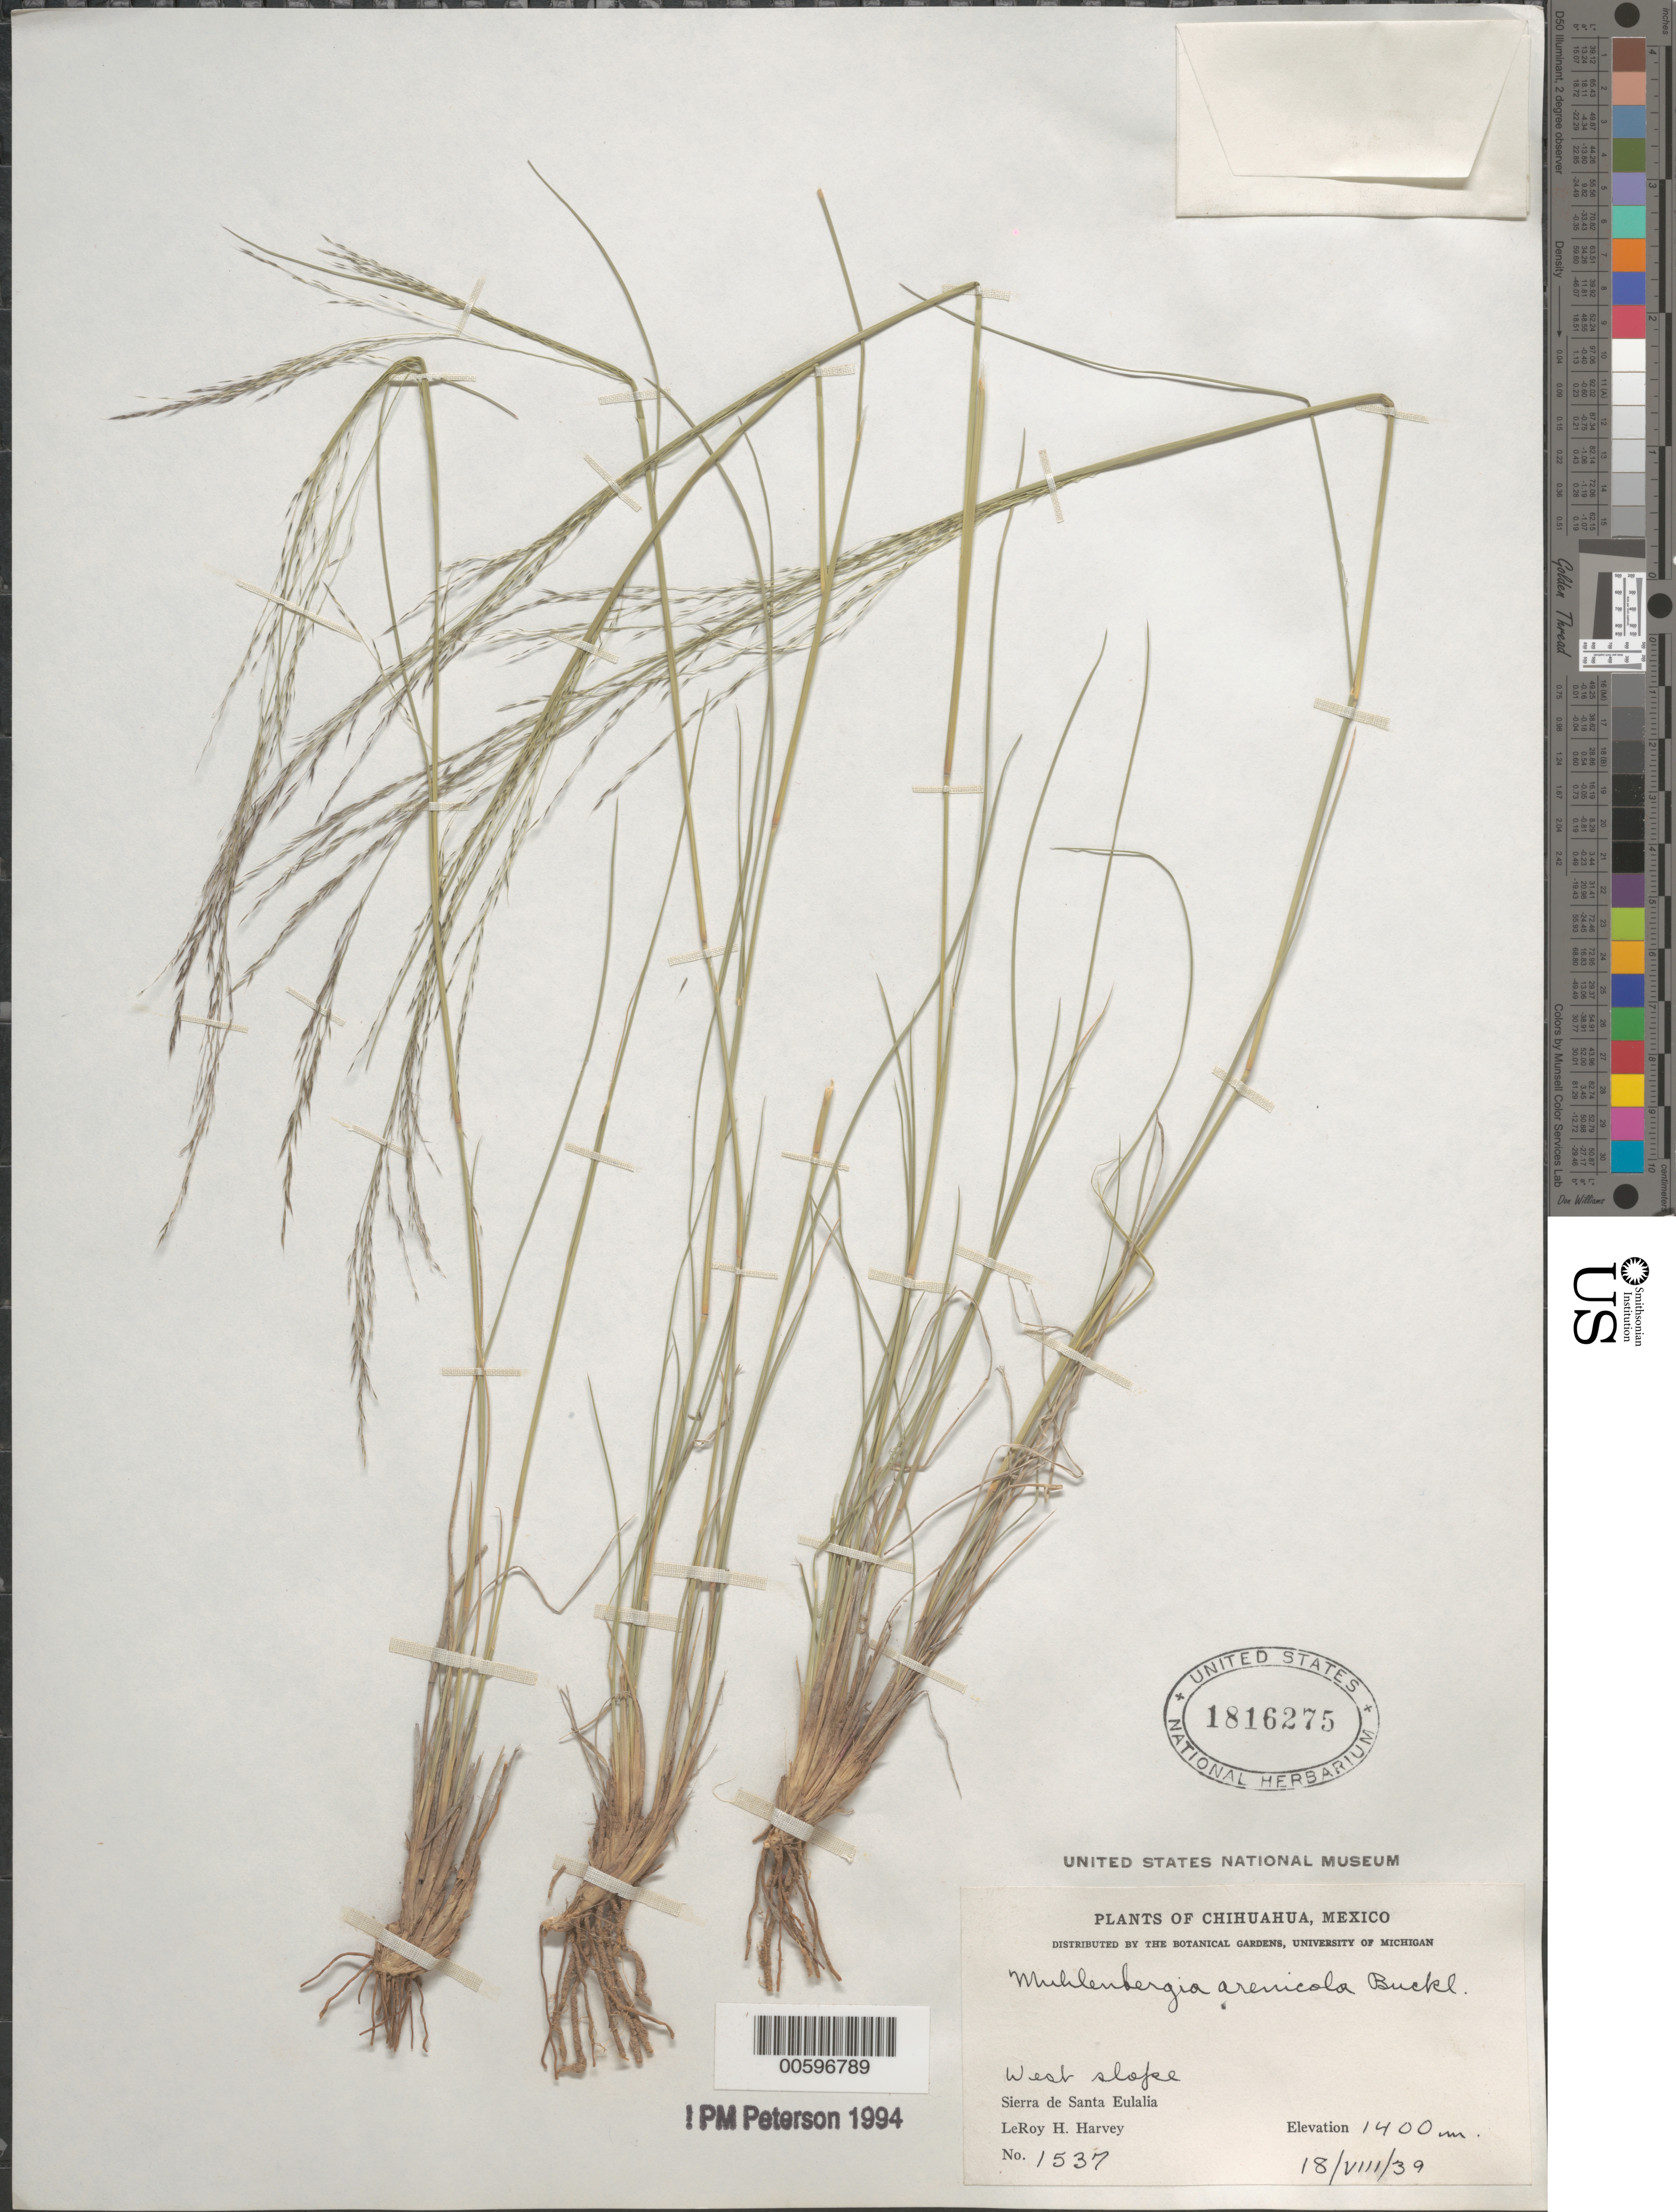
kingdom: Plantae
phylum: Tracheophyta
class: Liliopsida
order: Poales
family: Poaceae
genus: Muhlenbergia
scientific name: Muhlenbergia arenicola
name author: Buckley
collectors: L. H. Harvey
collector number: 1537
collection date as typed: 18 Aug 1939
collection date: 1939-08-18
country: Mexico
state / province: Chihuahua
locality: W slope, Sierra de Santa Eulalia.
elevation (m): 1400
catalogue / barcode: US 1816275